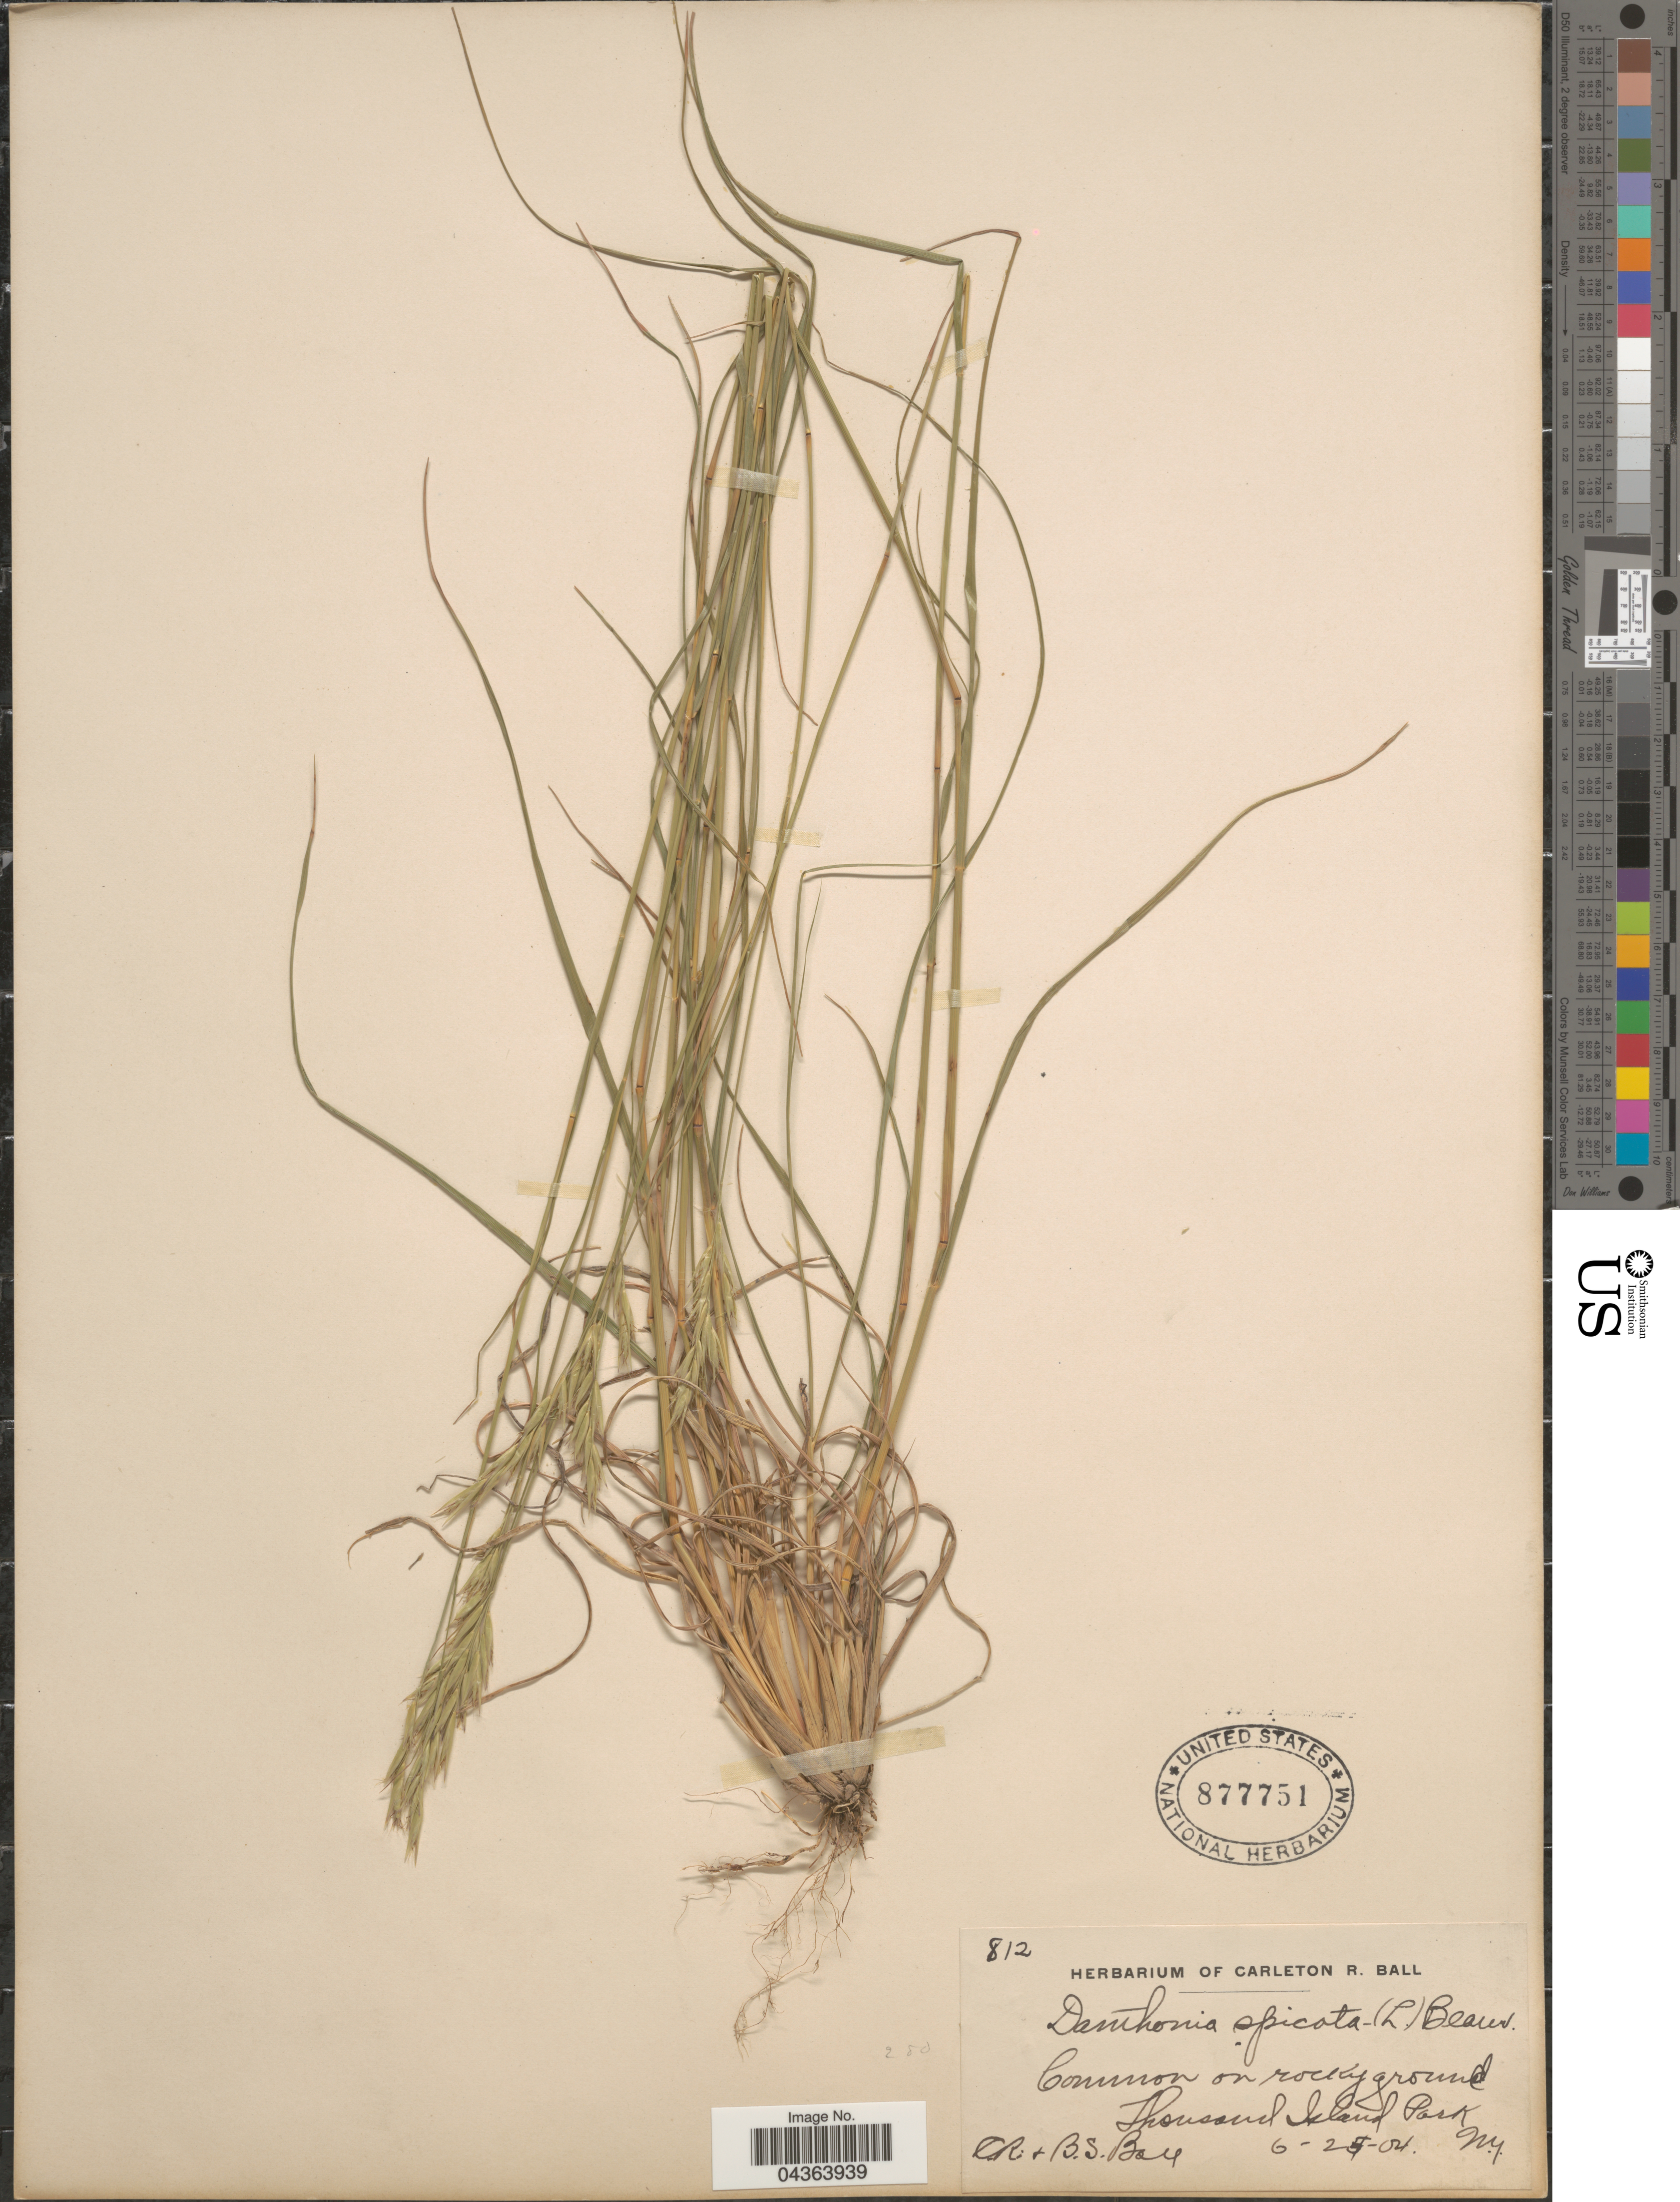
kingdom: Plantae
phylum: Tracheophyta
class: Liliopsida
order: Poales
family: Poaceae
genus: Danthonia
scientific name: Danthonia spicata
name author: (L.) P. Beauv. ex Roem. & Schult.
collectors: C. R. Ball & B. S. Ball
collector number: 812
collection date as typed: Transcribed d/m/y: 25/6/4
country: United States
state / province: New York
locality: Thousand Island Park.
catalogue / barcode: US 877751